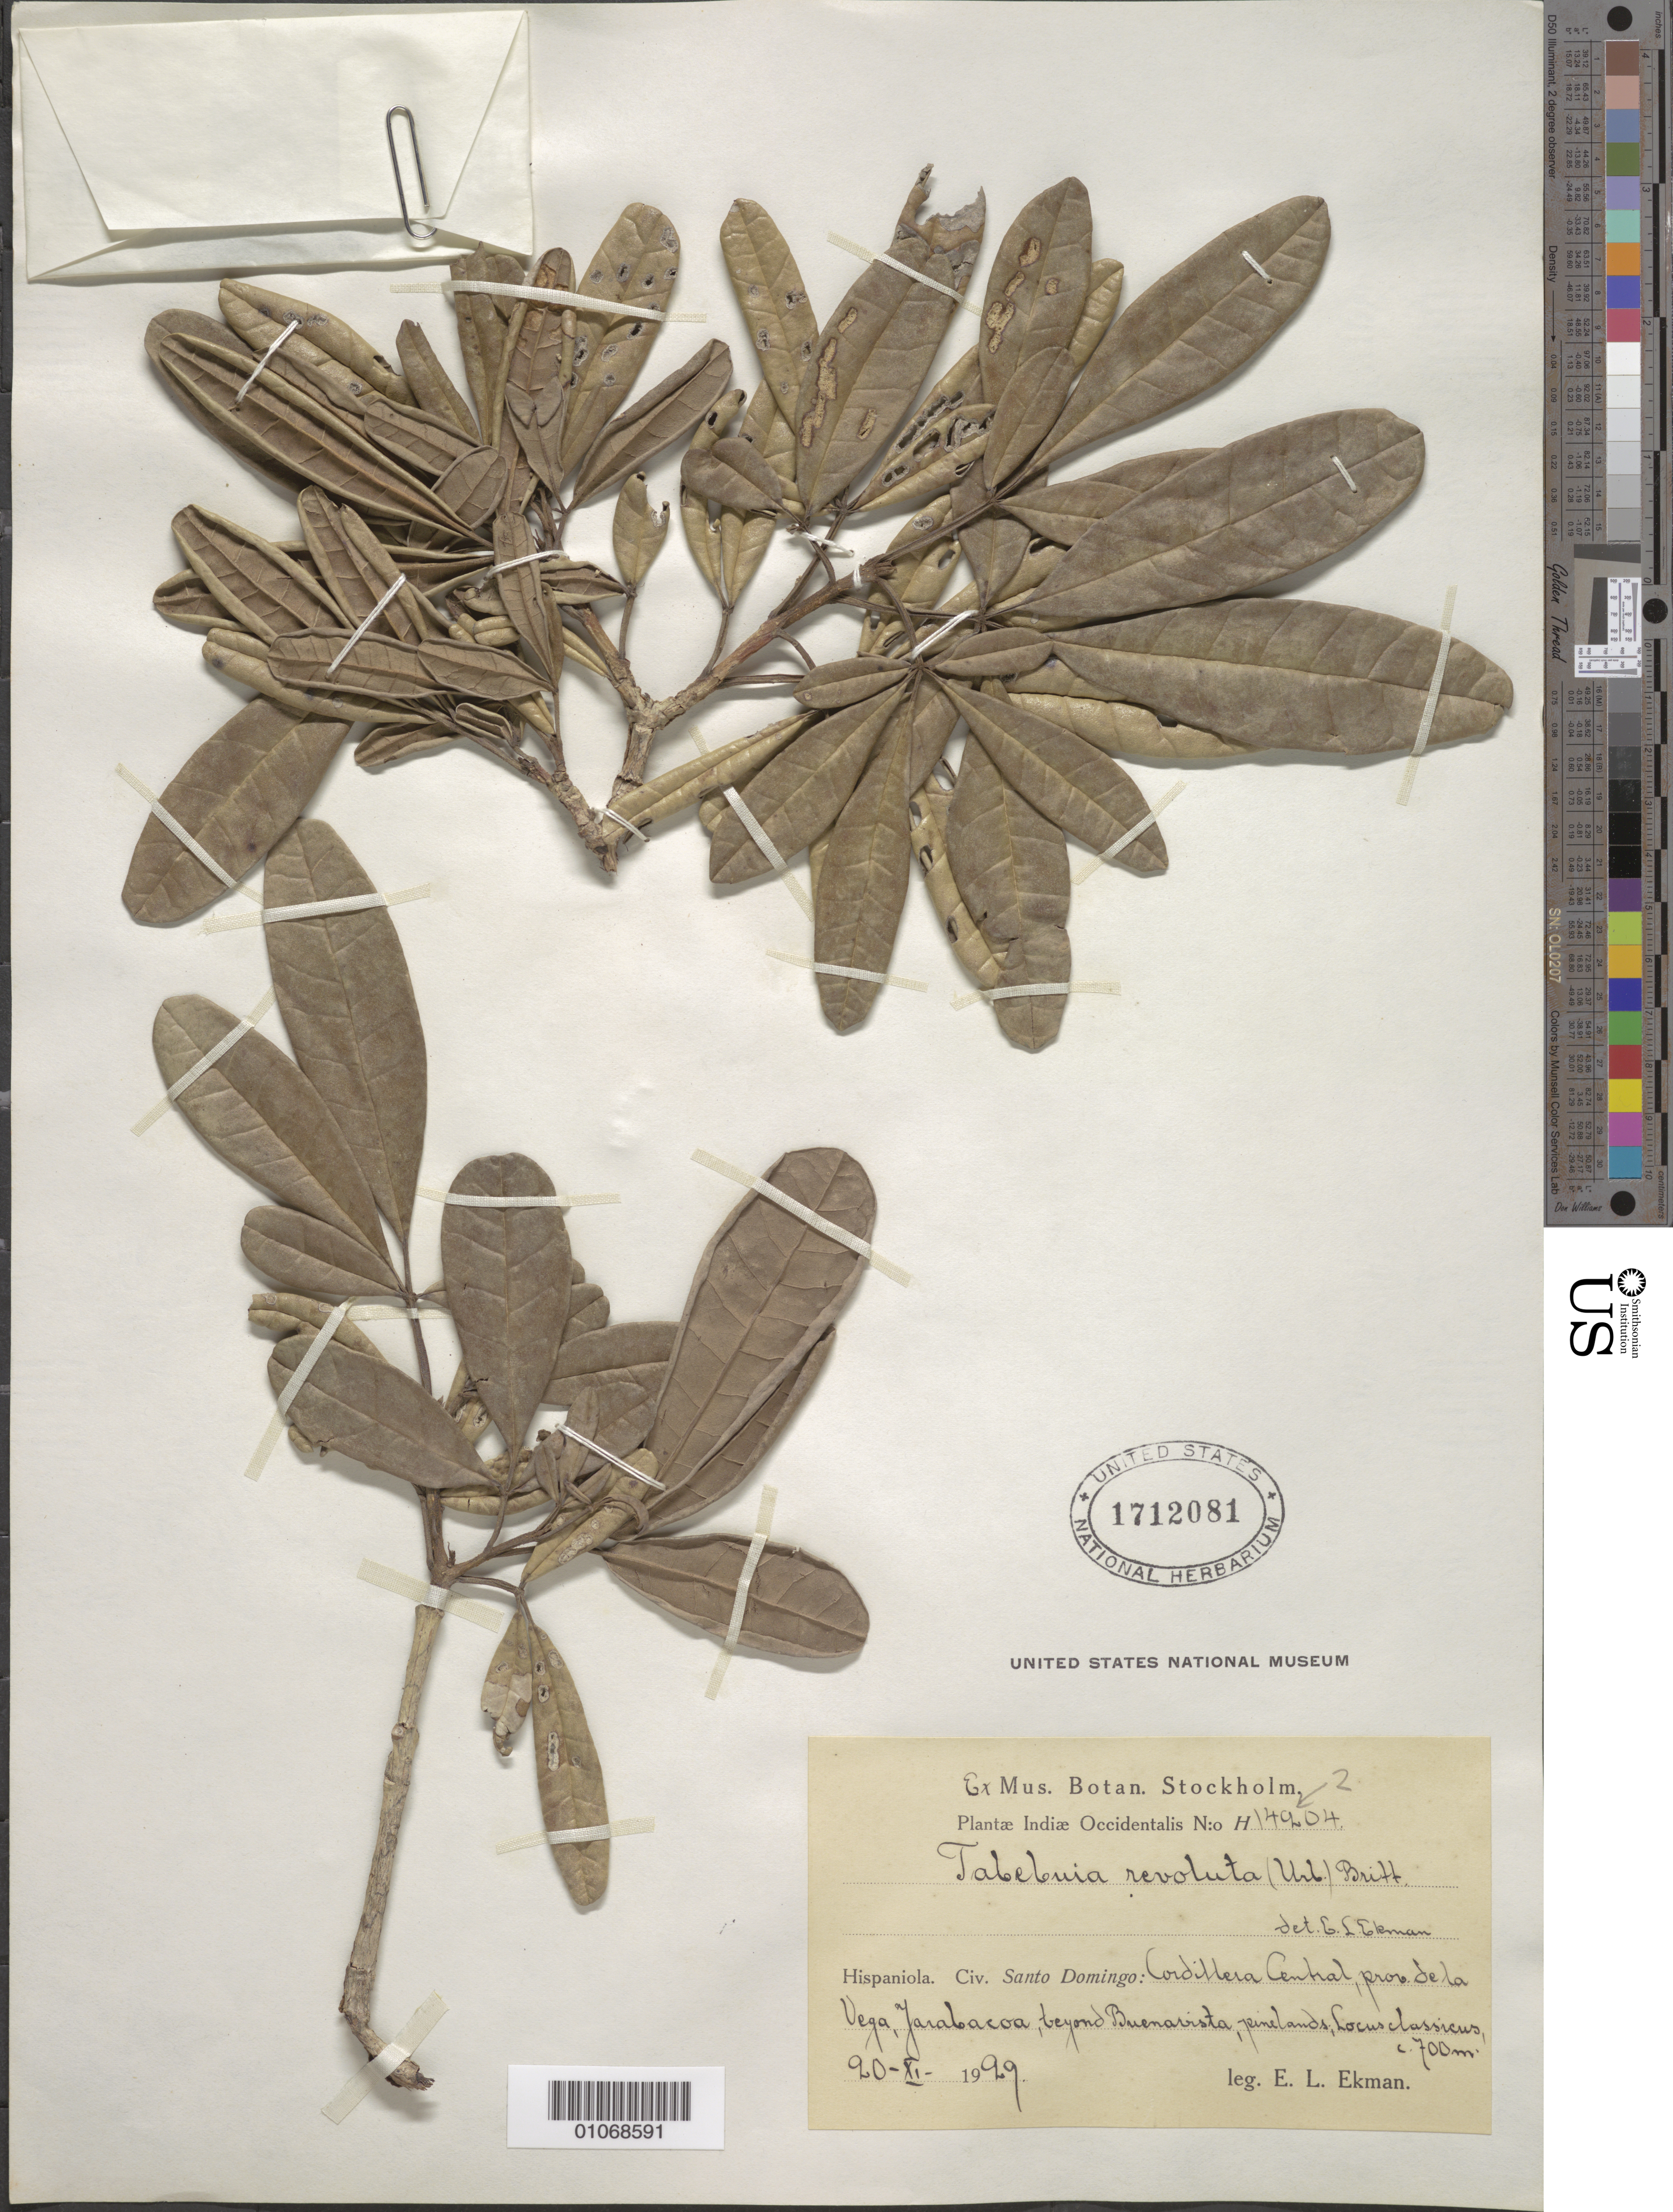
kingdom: Plantae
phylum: Tracheophyta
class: Magnoliopsida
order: Lamiales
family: Bignoniaceae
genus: Tabebuia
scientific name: Tabebuia revoluta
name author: (Urb.) Britton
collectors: E. L. Ekman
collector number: H 14204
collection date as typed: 20 Jul 1929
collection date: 1929-07-20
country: Dominican Republic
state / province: La Vega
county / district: Santo Domingo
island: Hispaniola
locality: Cordillera Central, jarabacoa, beyone Buenavista, pinelands.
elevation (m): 700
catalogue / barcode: US 1712081